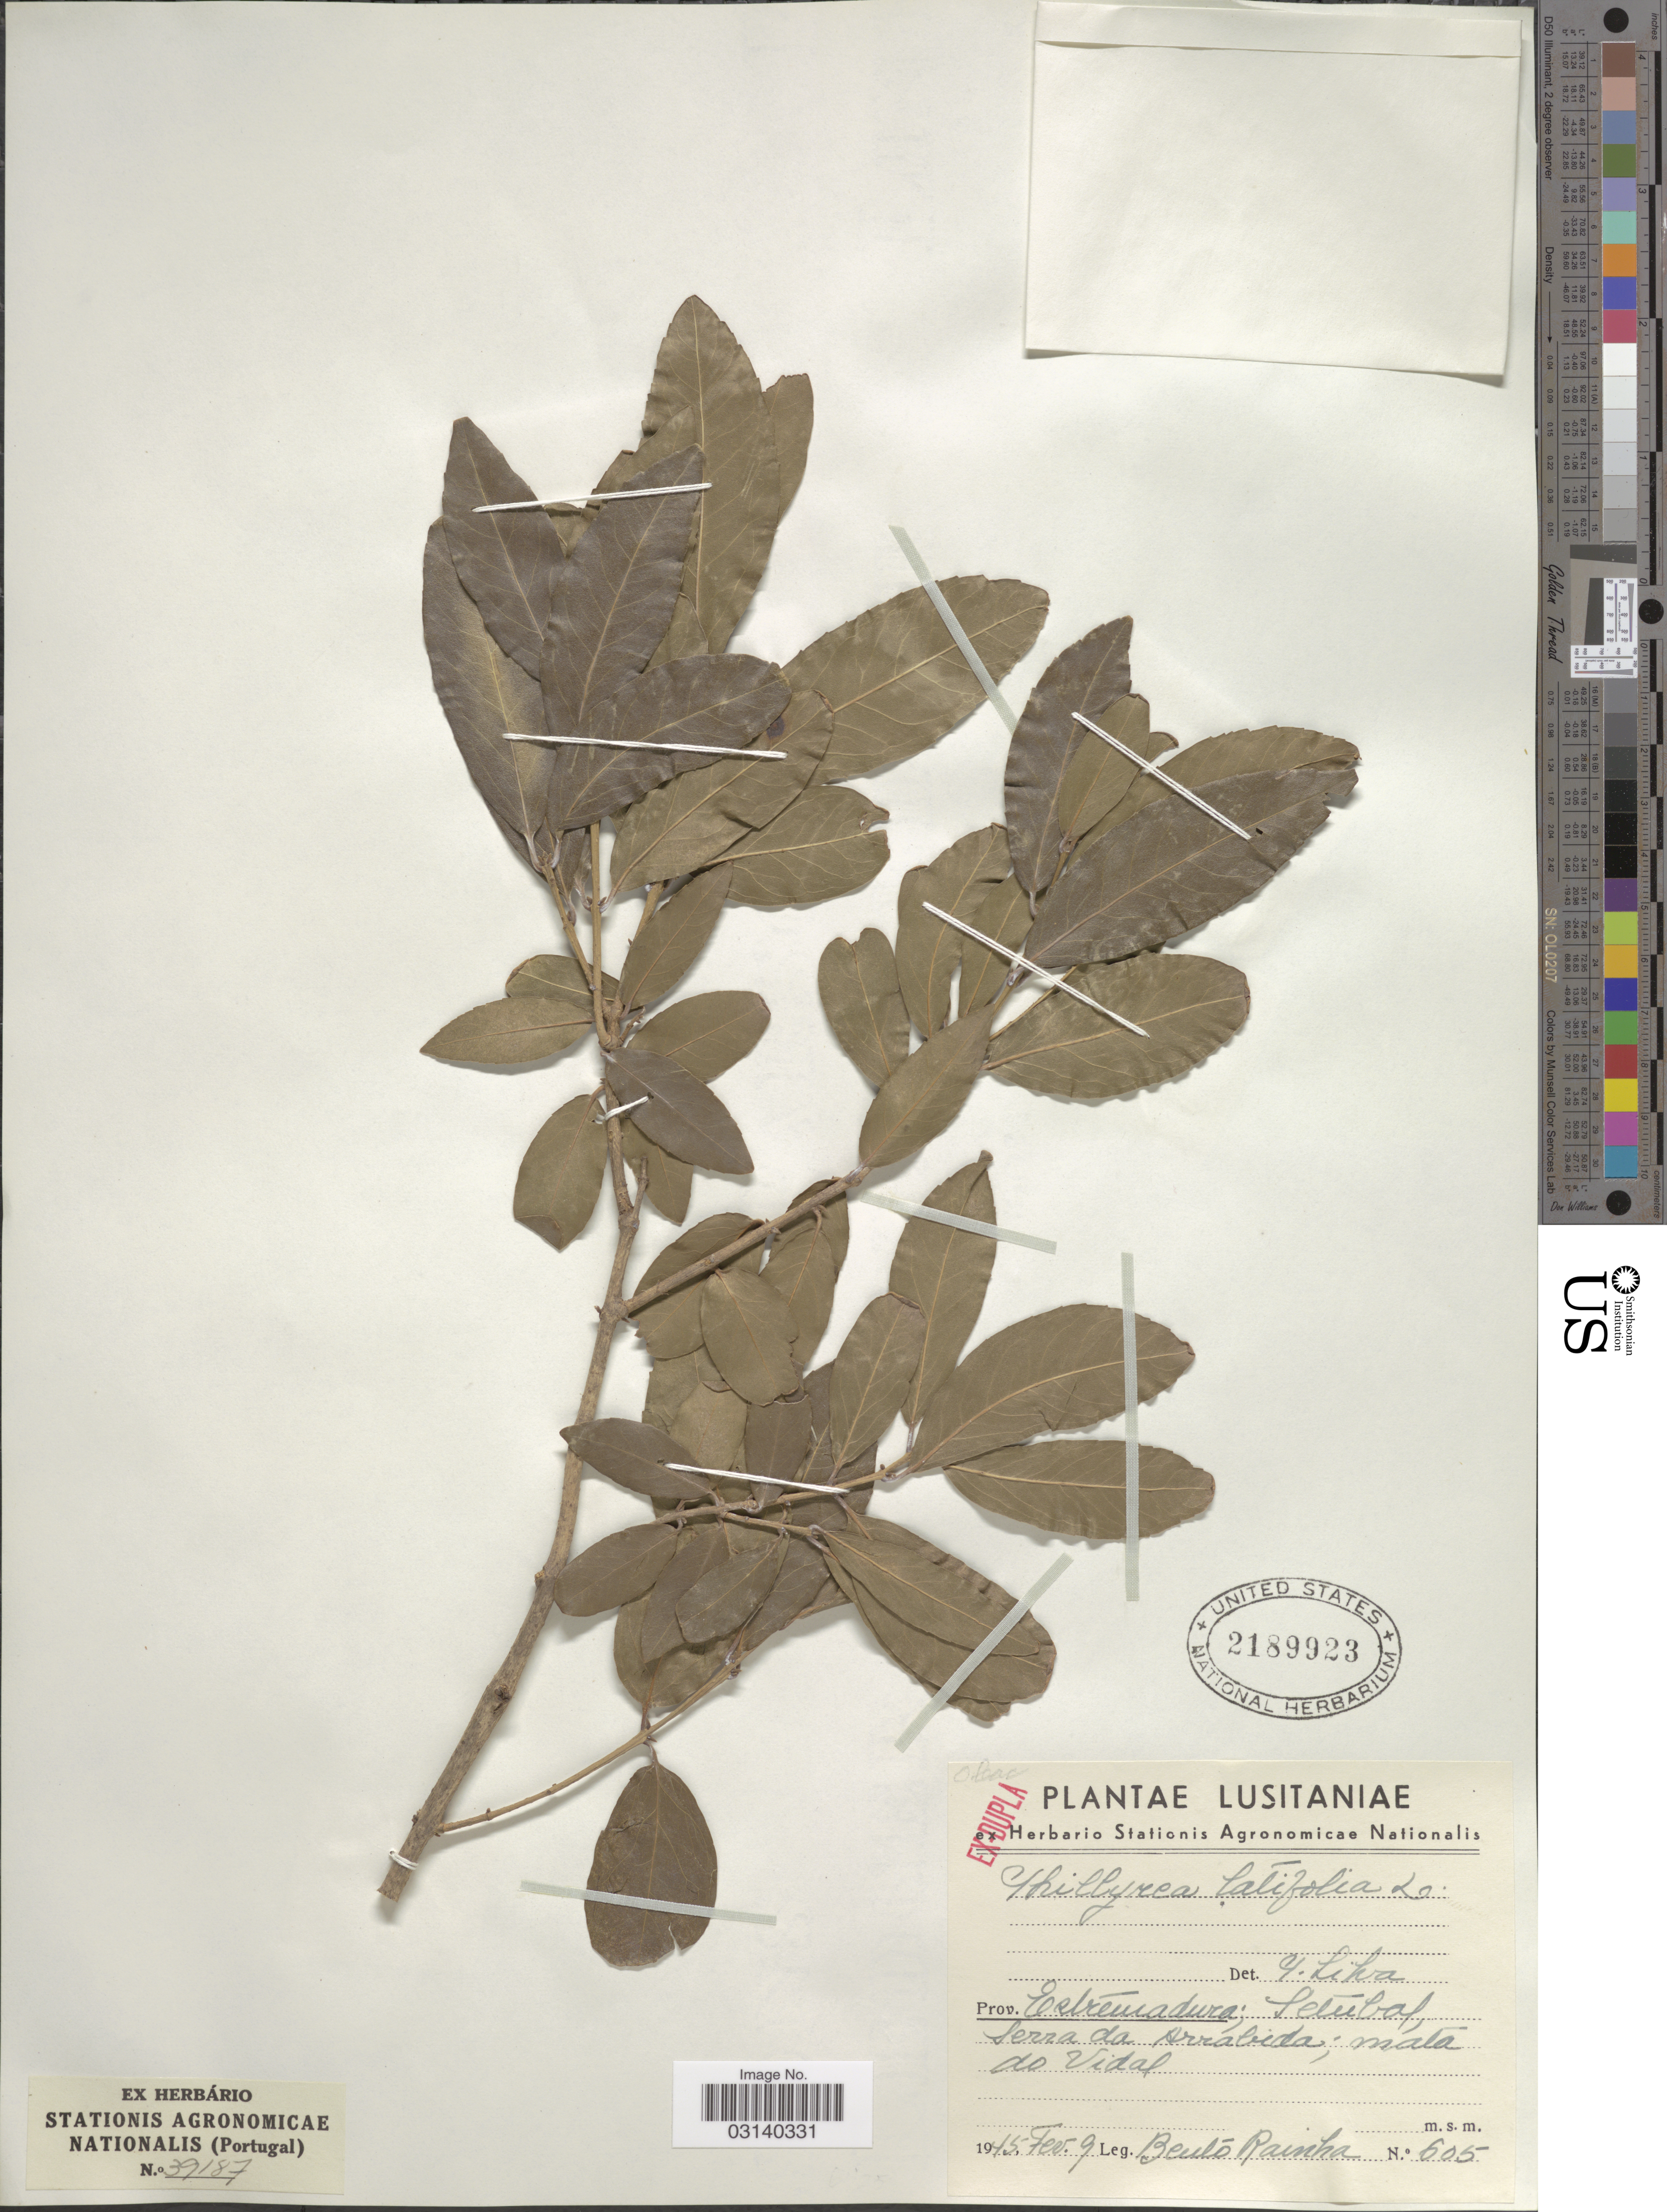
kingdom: Plantae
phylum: Tracheophyta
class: Magnoliopsida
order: Lamiales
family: Oleaceae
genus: Phillyrea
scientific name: Phillyrea latifolia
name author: L.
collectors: B. Rainha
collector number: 605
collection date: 1945-02-09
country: Portugal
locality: Lusitaniae. Prov. Estremadura; Setubaf, Serra da Arrábida; máta do Vidal. [interpreted]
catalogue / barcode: US 2189923